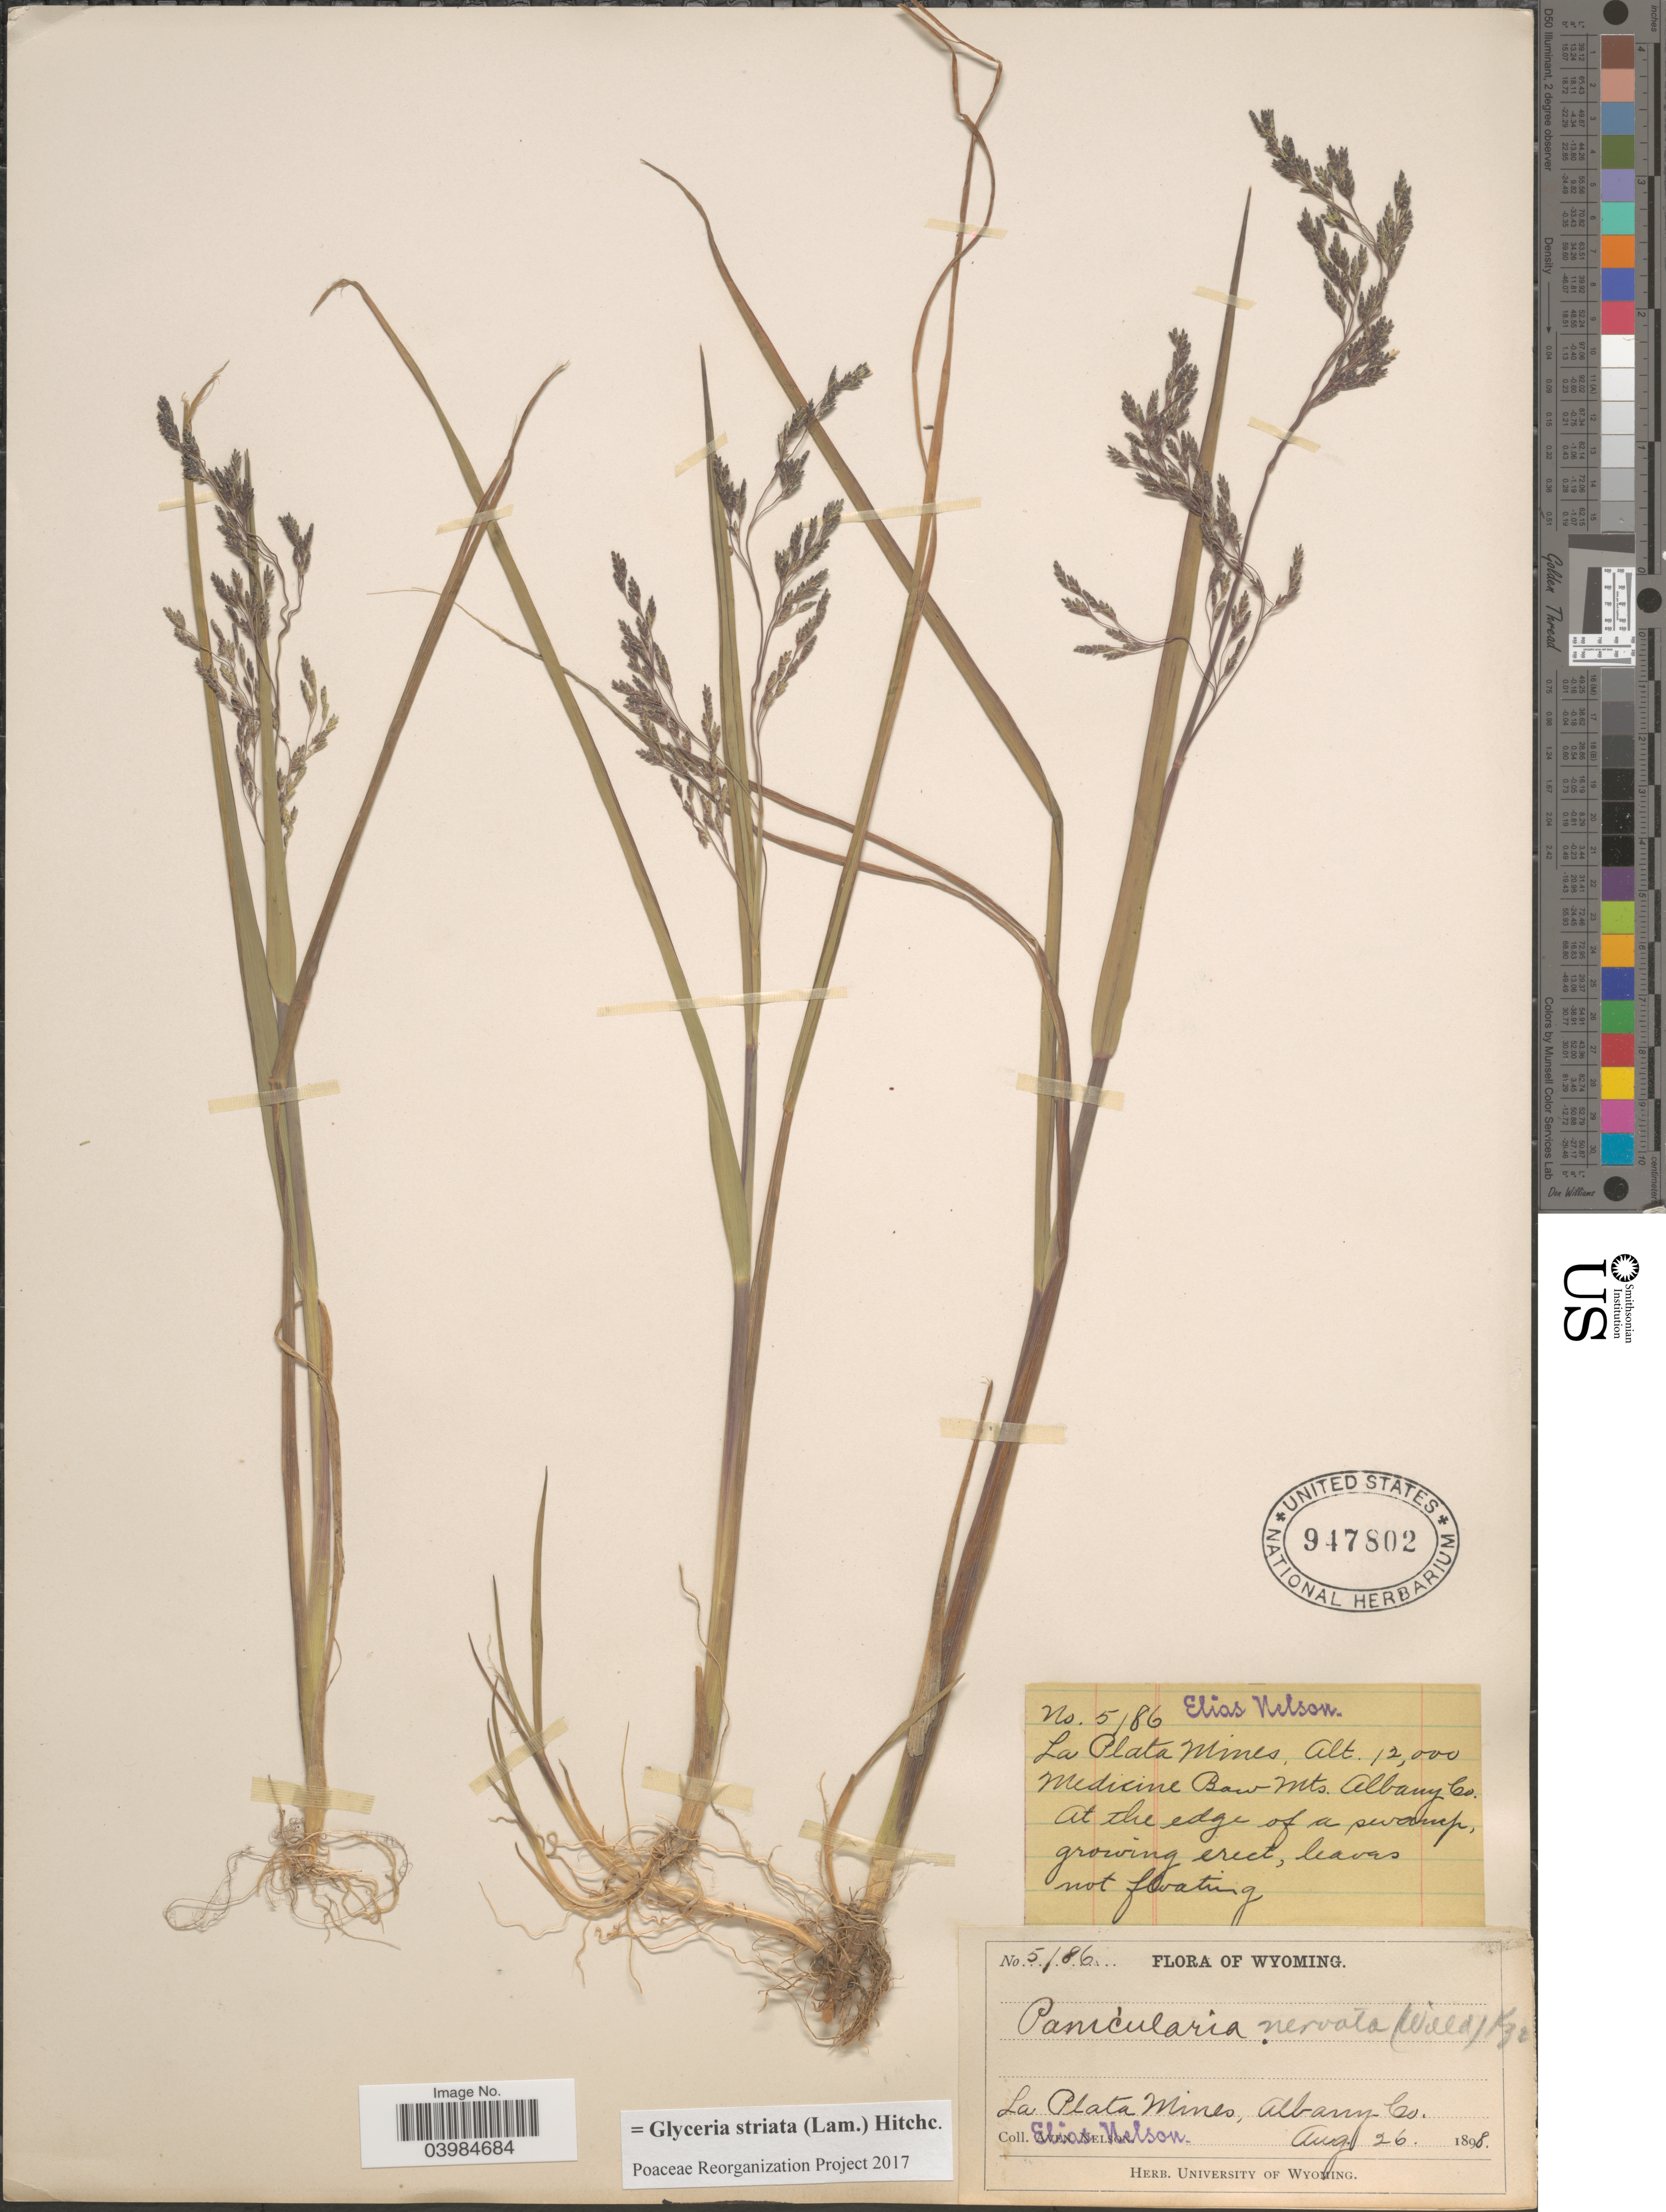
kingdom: Plantae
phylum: Tracheophyta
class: Liliopsida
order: Poales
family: Poaceae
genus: Glyceria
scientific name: Glyceria striata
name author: (Lam.) Hitchc.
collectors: E. Nelson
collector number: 5/86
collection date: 1898-08-26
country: United States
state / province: Wyoming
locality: La Plata Mines. Medicine Bow Mts. Albany Co.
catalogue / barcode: US 947802